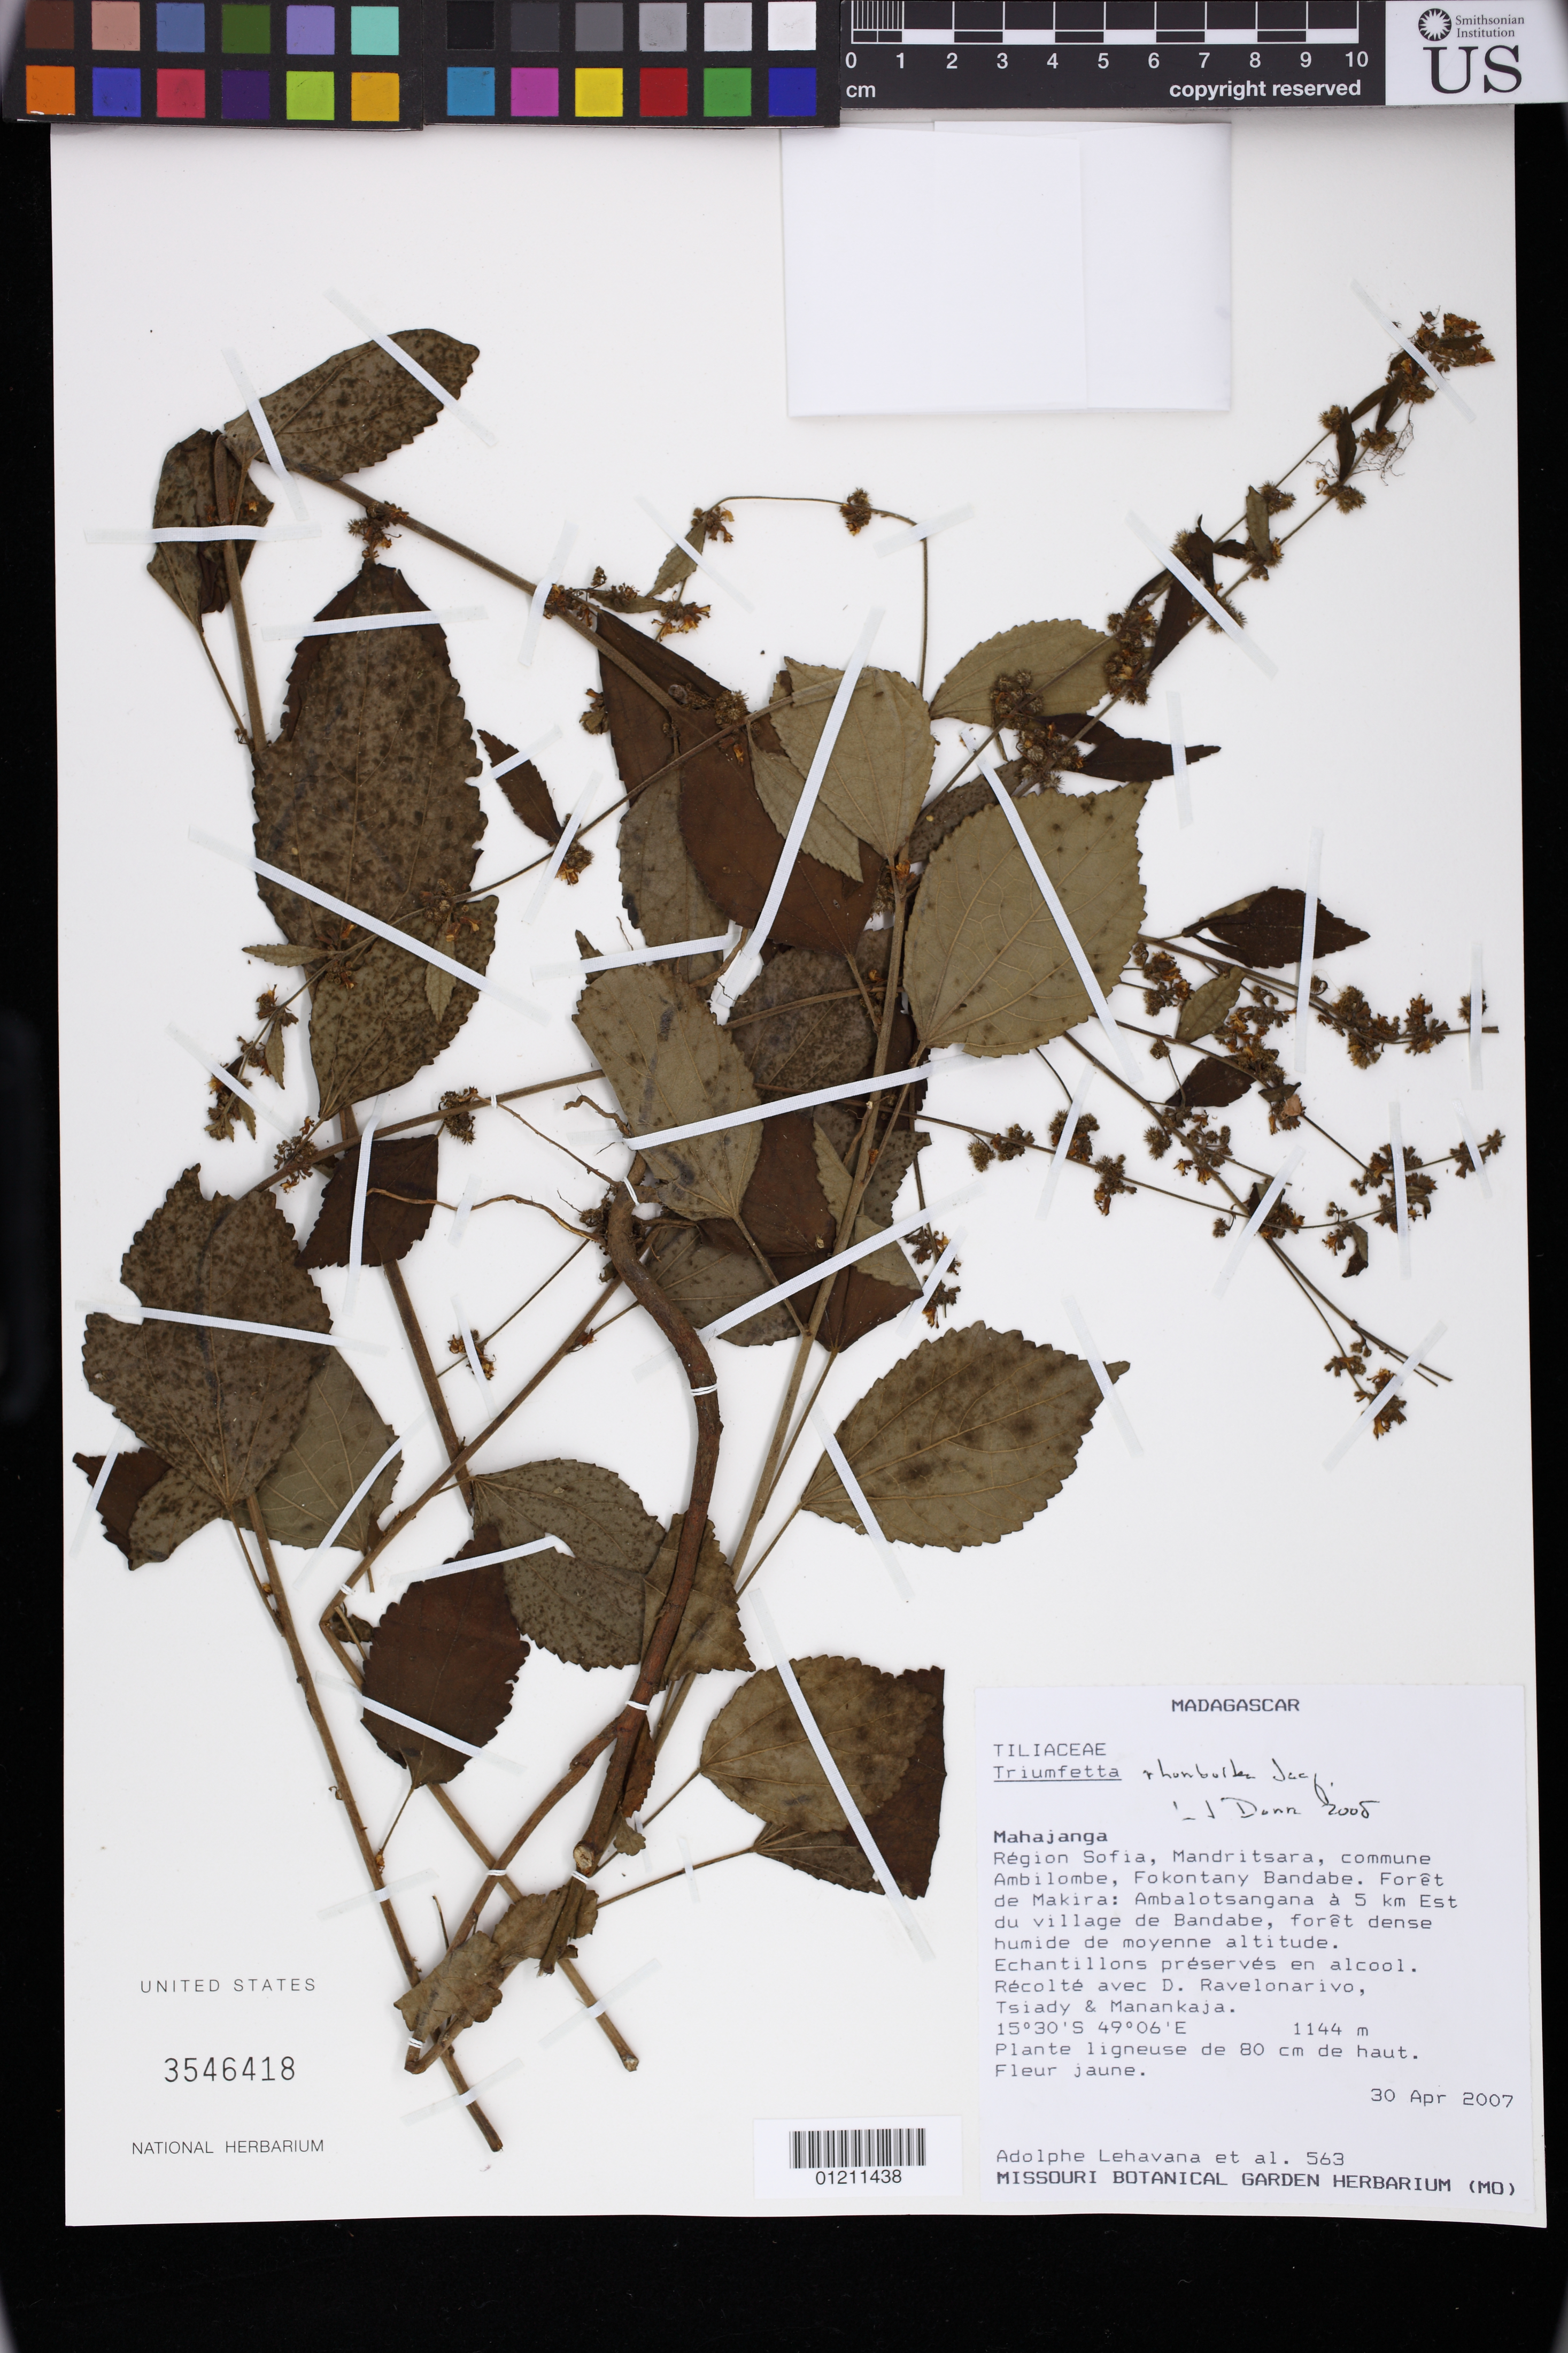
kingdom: Plantae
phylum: Tracheophyta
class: Magnoliopsida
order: Malvales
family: Malvaceae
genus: Triumfetta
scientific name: Triumfetta rhomboidea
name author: Jacq.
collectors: A. Lehavana, D. Ravelonarivo, -. Tsiady & Manankaja, --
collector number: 563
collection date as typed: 30 Apr 2007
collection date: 2007-04-30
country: Madagascar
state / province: Sofia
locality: Mahajanga, Region sofia, Mandritsara, commune Ambilombe, Fokontany Bandabe. foret de Makira: Ambalotsangana a 5 km Est du village de Bandabe, forest dense humide de moyenne altitude.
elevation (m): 1144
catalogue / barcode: US 3546418